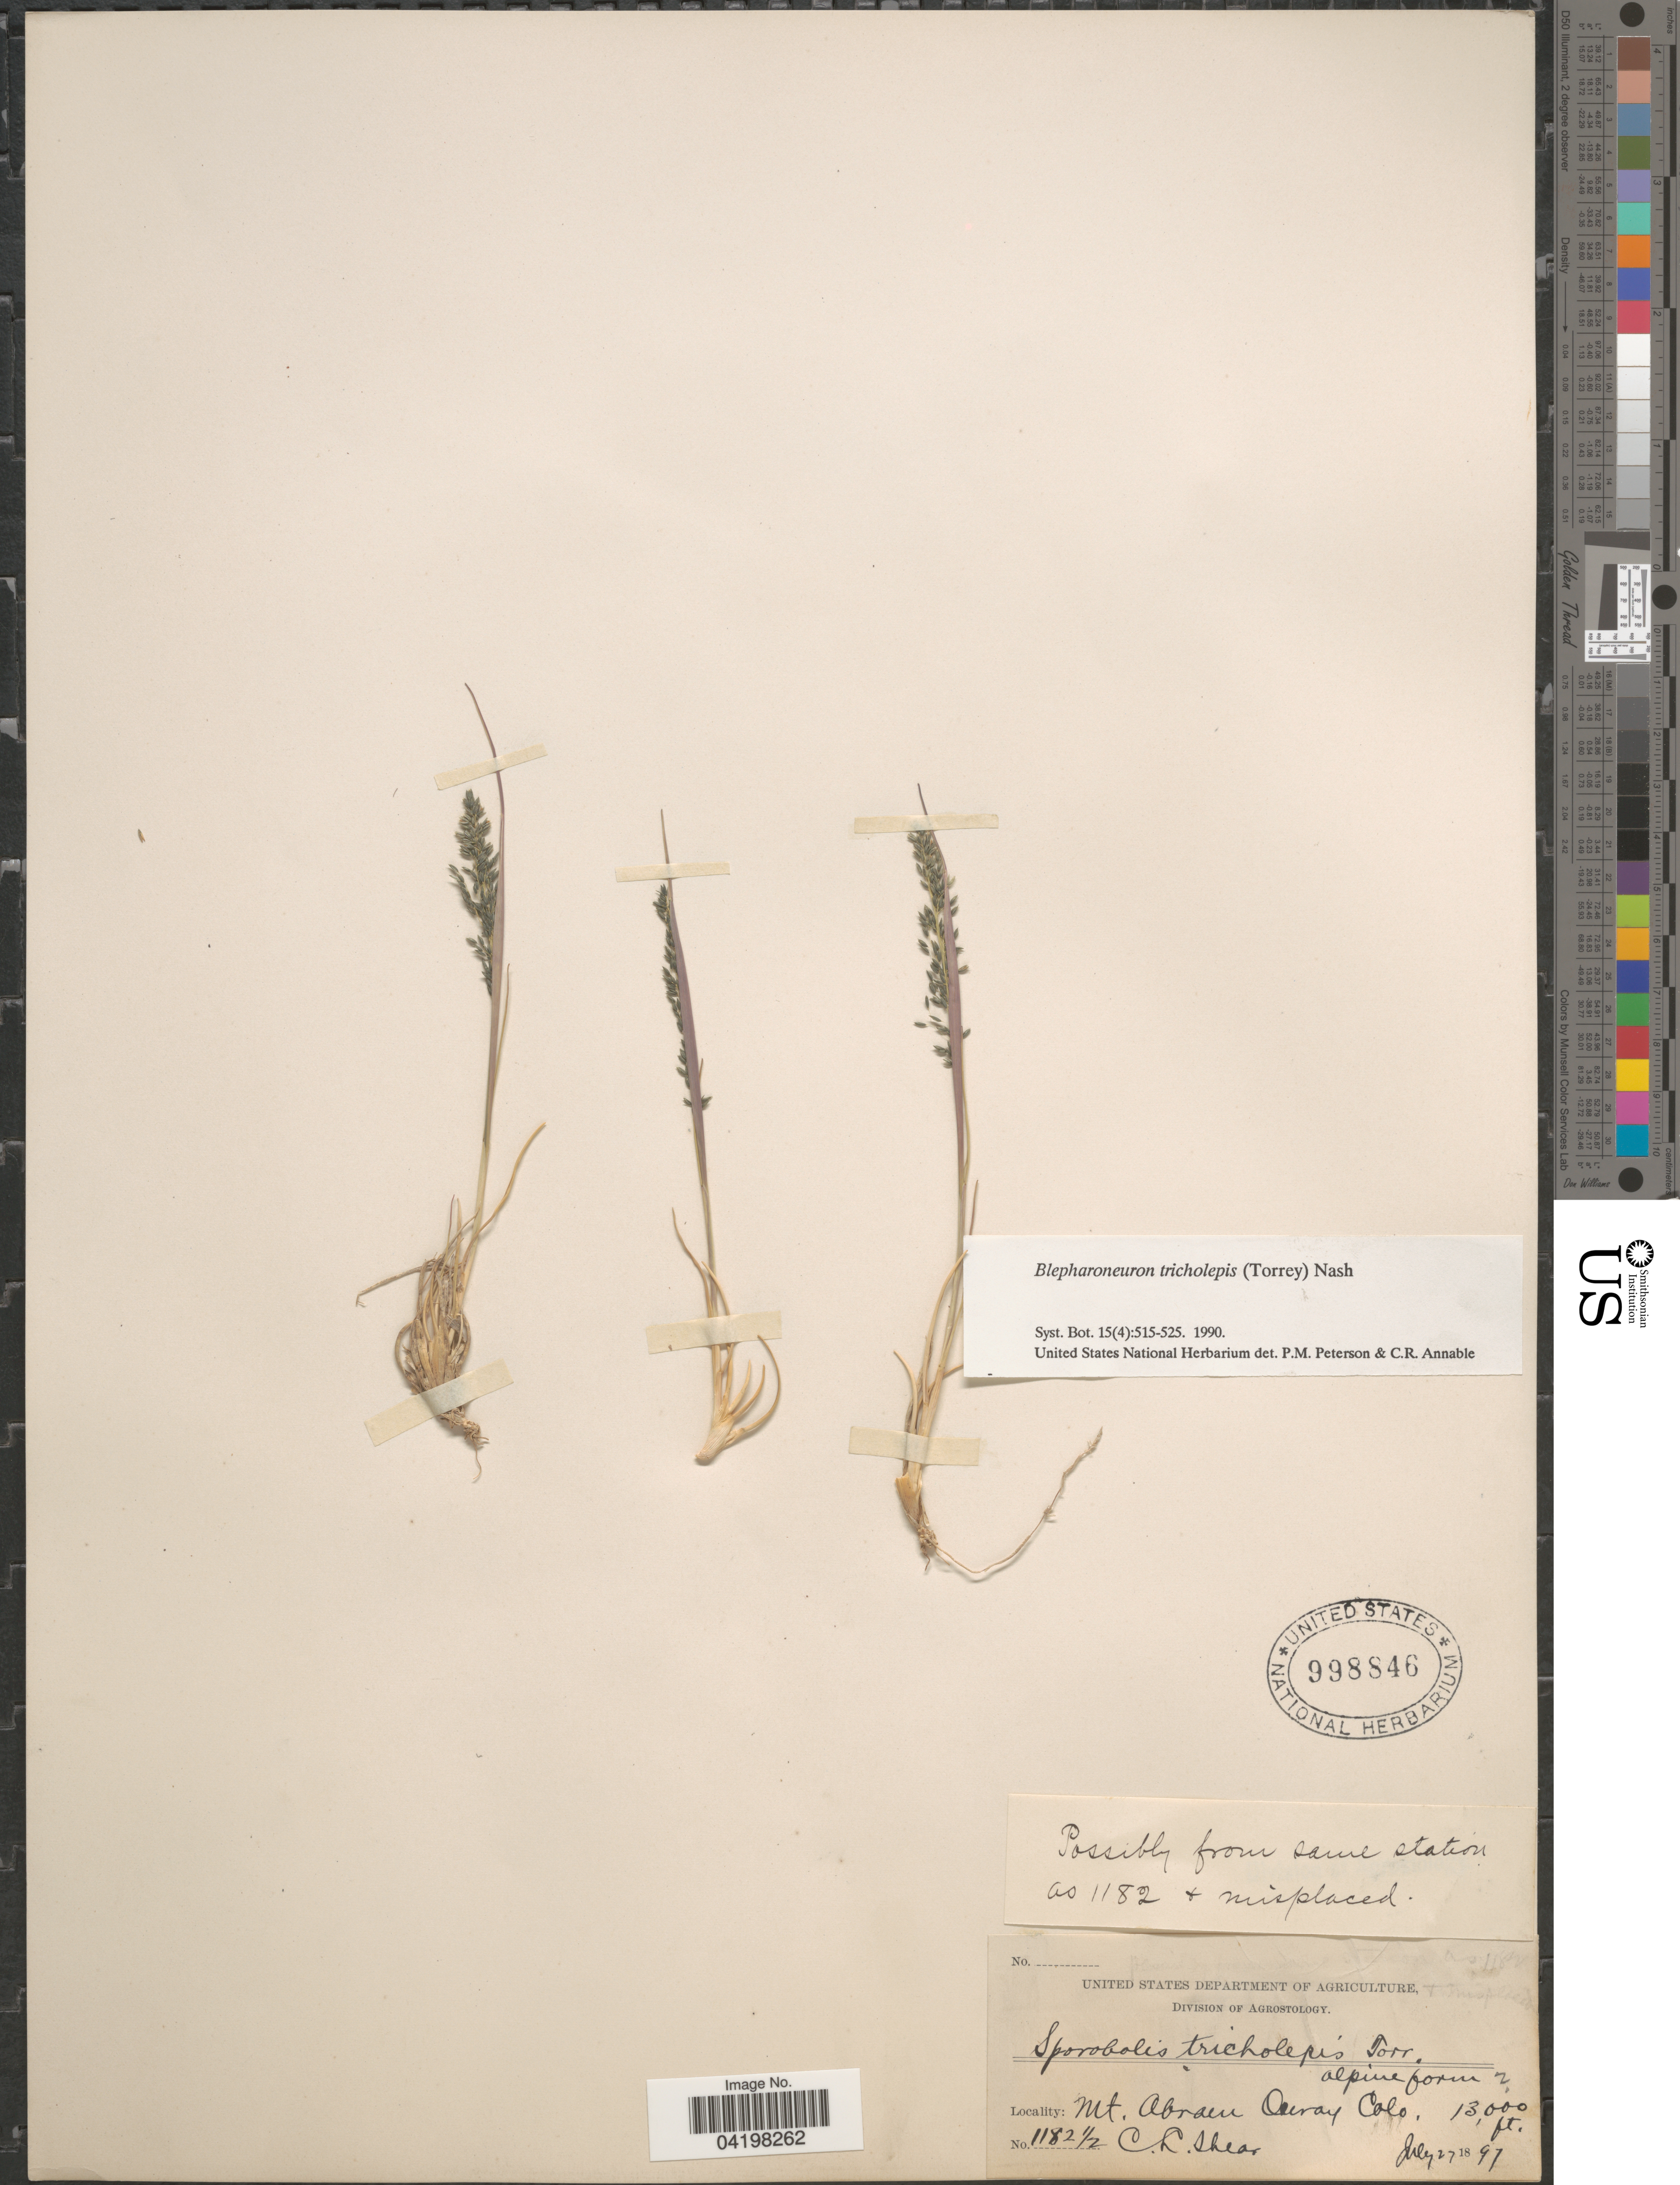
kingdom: Plantae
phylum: Tracheophyta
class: Liliopsida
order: Poales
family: Poaceae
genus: Muhlenbergia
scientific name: Muhlenbergia tricholepis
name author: (Torr.) Columbus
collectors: C. L. Shear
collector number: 1182½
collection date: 1897-07-27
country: United States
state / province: Colorado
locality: Mt. Abram Ouray.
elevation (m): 3962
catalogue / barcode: US 998846